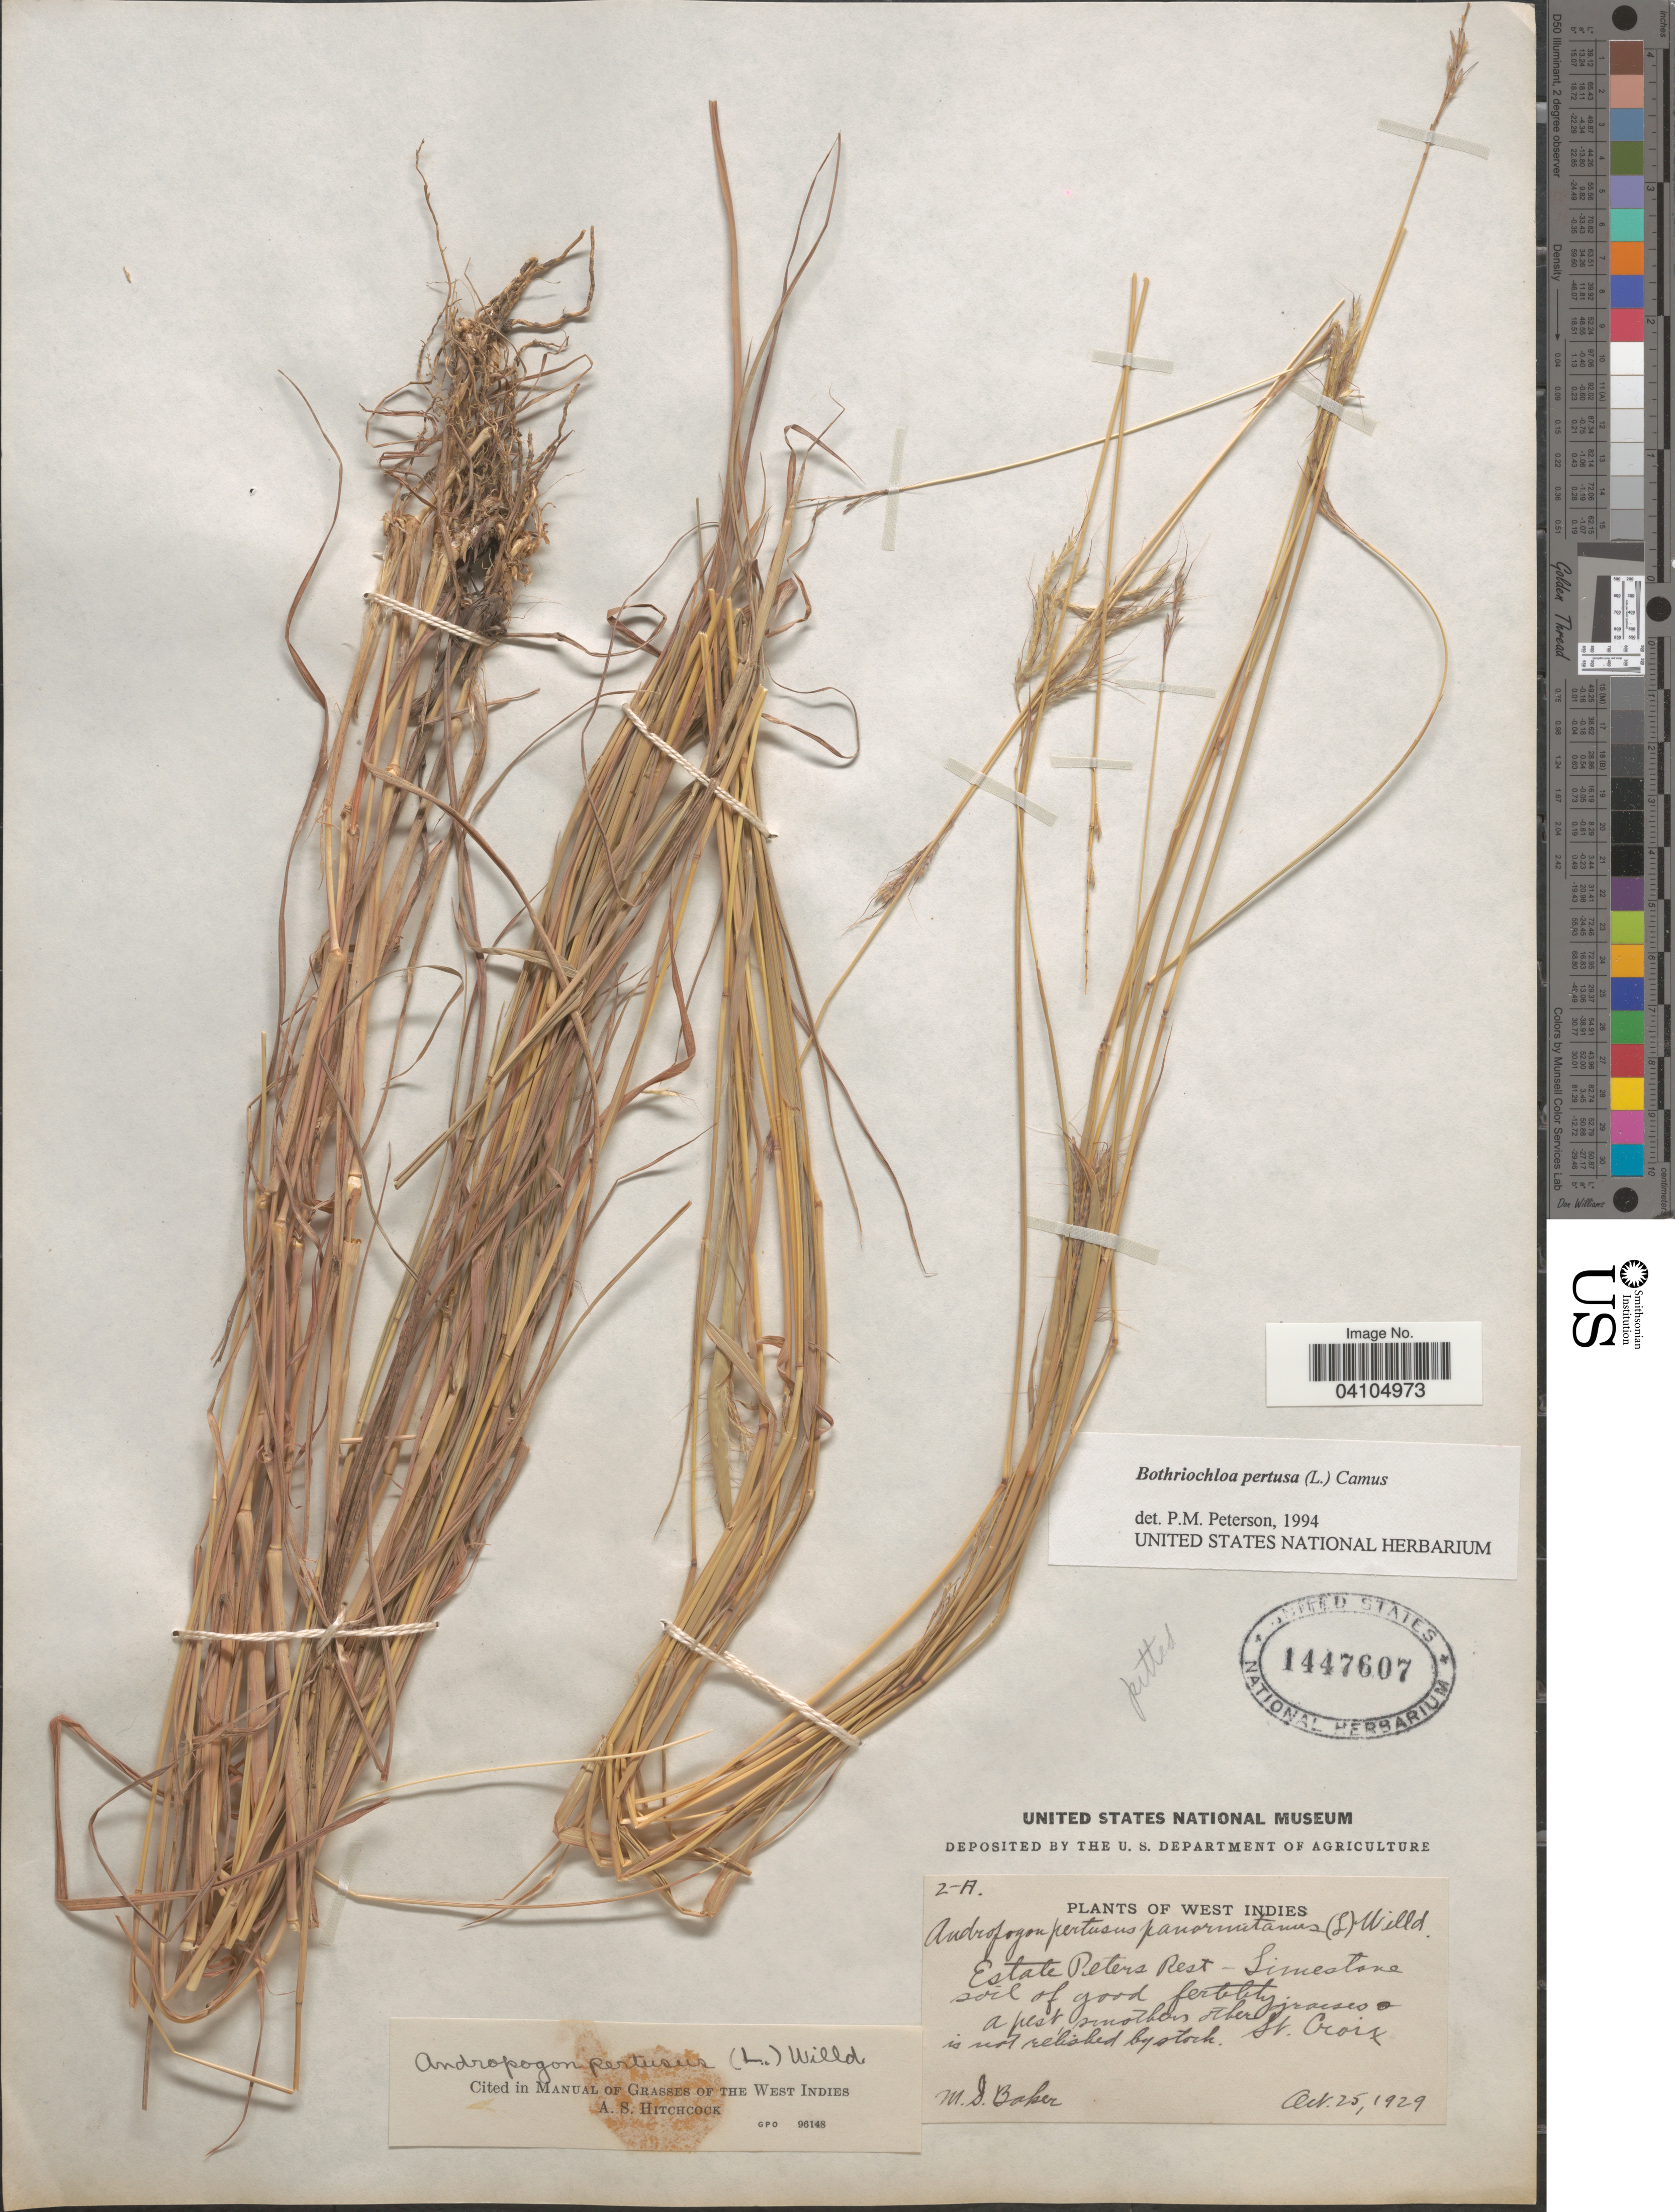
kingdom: Plantae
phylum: Tracheophyta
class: Liliopsida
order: Poales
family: Poaceae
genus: Bothriochloa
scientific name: Bothriochloa pertusa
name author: (L.) A. Camus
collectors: M. S. Baker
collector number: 2-A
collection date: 1929-10-25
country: U.S. Virgin Islands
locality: Estate Peters Rest. St. Croix.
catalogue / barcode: US 1447607